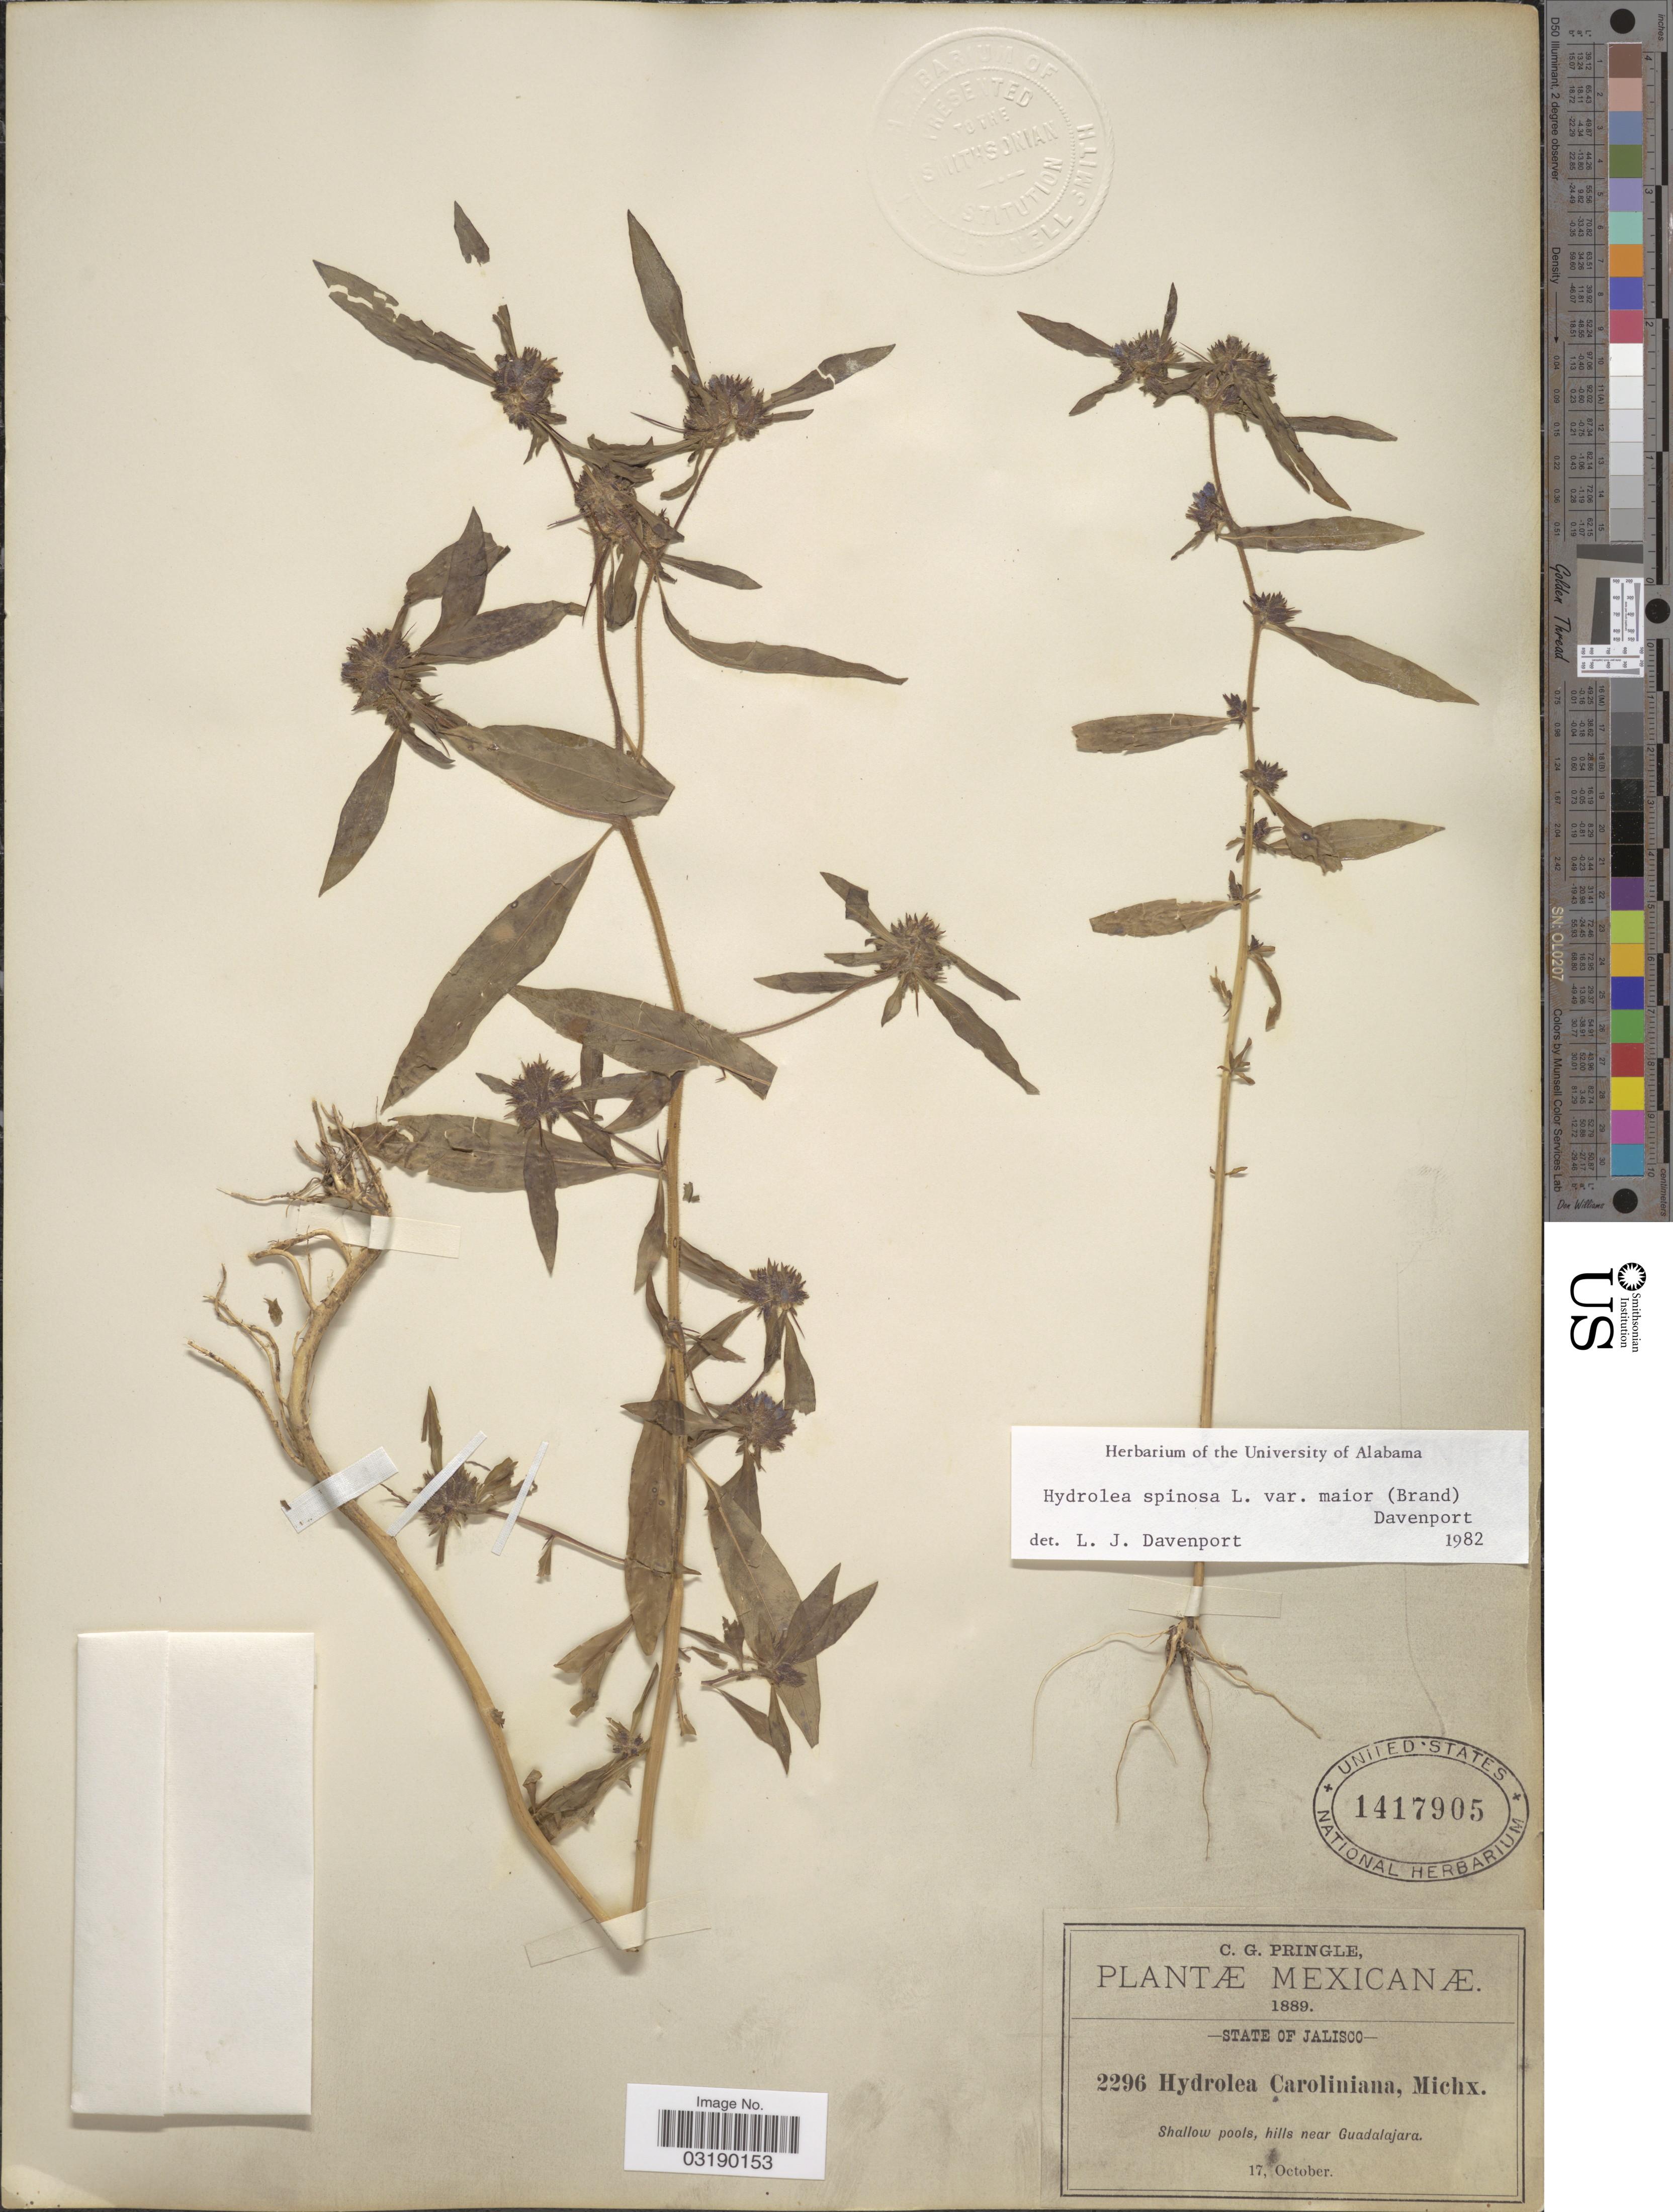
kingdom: Plantae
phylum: Tracheophyta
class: Magnoliopsida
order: Solanales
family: Hydroleaceae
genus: Hydrolea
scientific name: Hydrolea spinosa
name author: L.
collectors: C. G. Pringle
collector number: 2296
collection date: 1889-10-17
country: Mexico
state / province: Jalisco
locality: Shallow pools, hills near Guadalajara.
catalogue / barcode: US 1417905